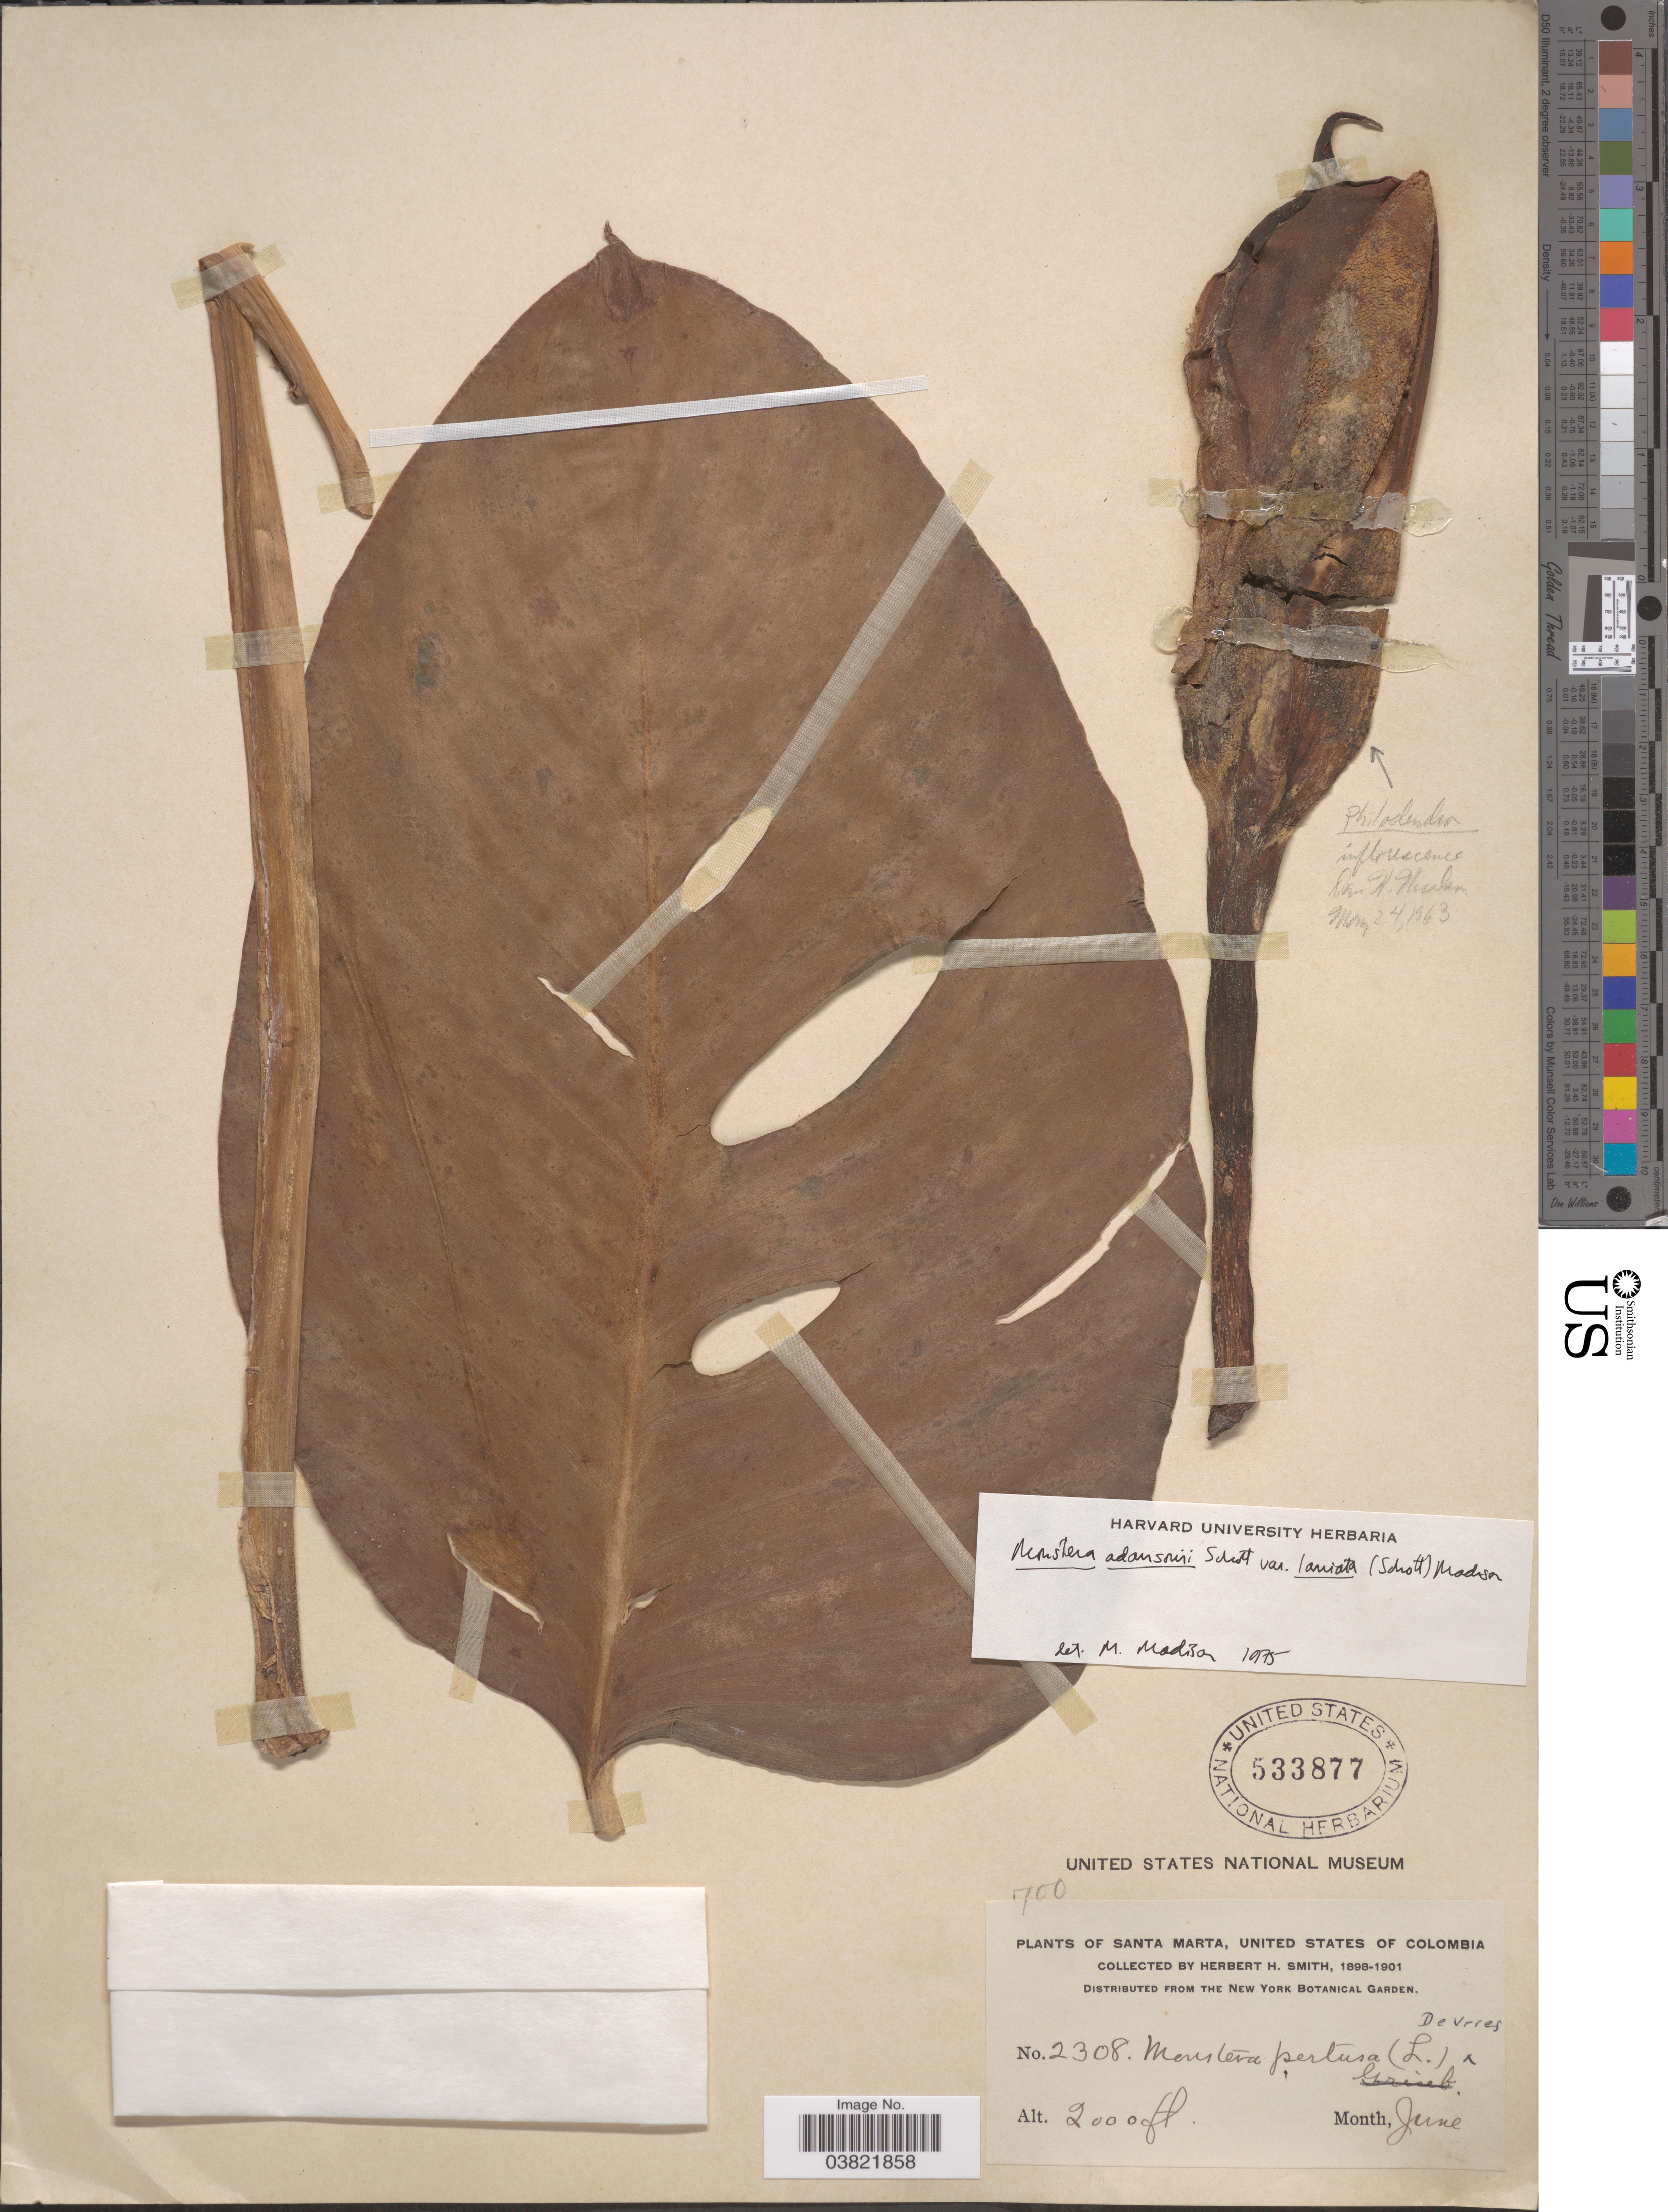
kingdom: Plantae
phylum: Tracheophyta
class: Liliopsida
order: Alismatales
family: Araceae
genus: Monstera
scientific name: Monstera adansonii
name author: Schott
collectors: Herbert H. Smith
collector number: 2308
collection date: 1898-06/1901-06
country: Colombia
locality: Santa Marta.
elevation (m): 610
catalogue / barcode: US 533877